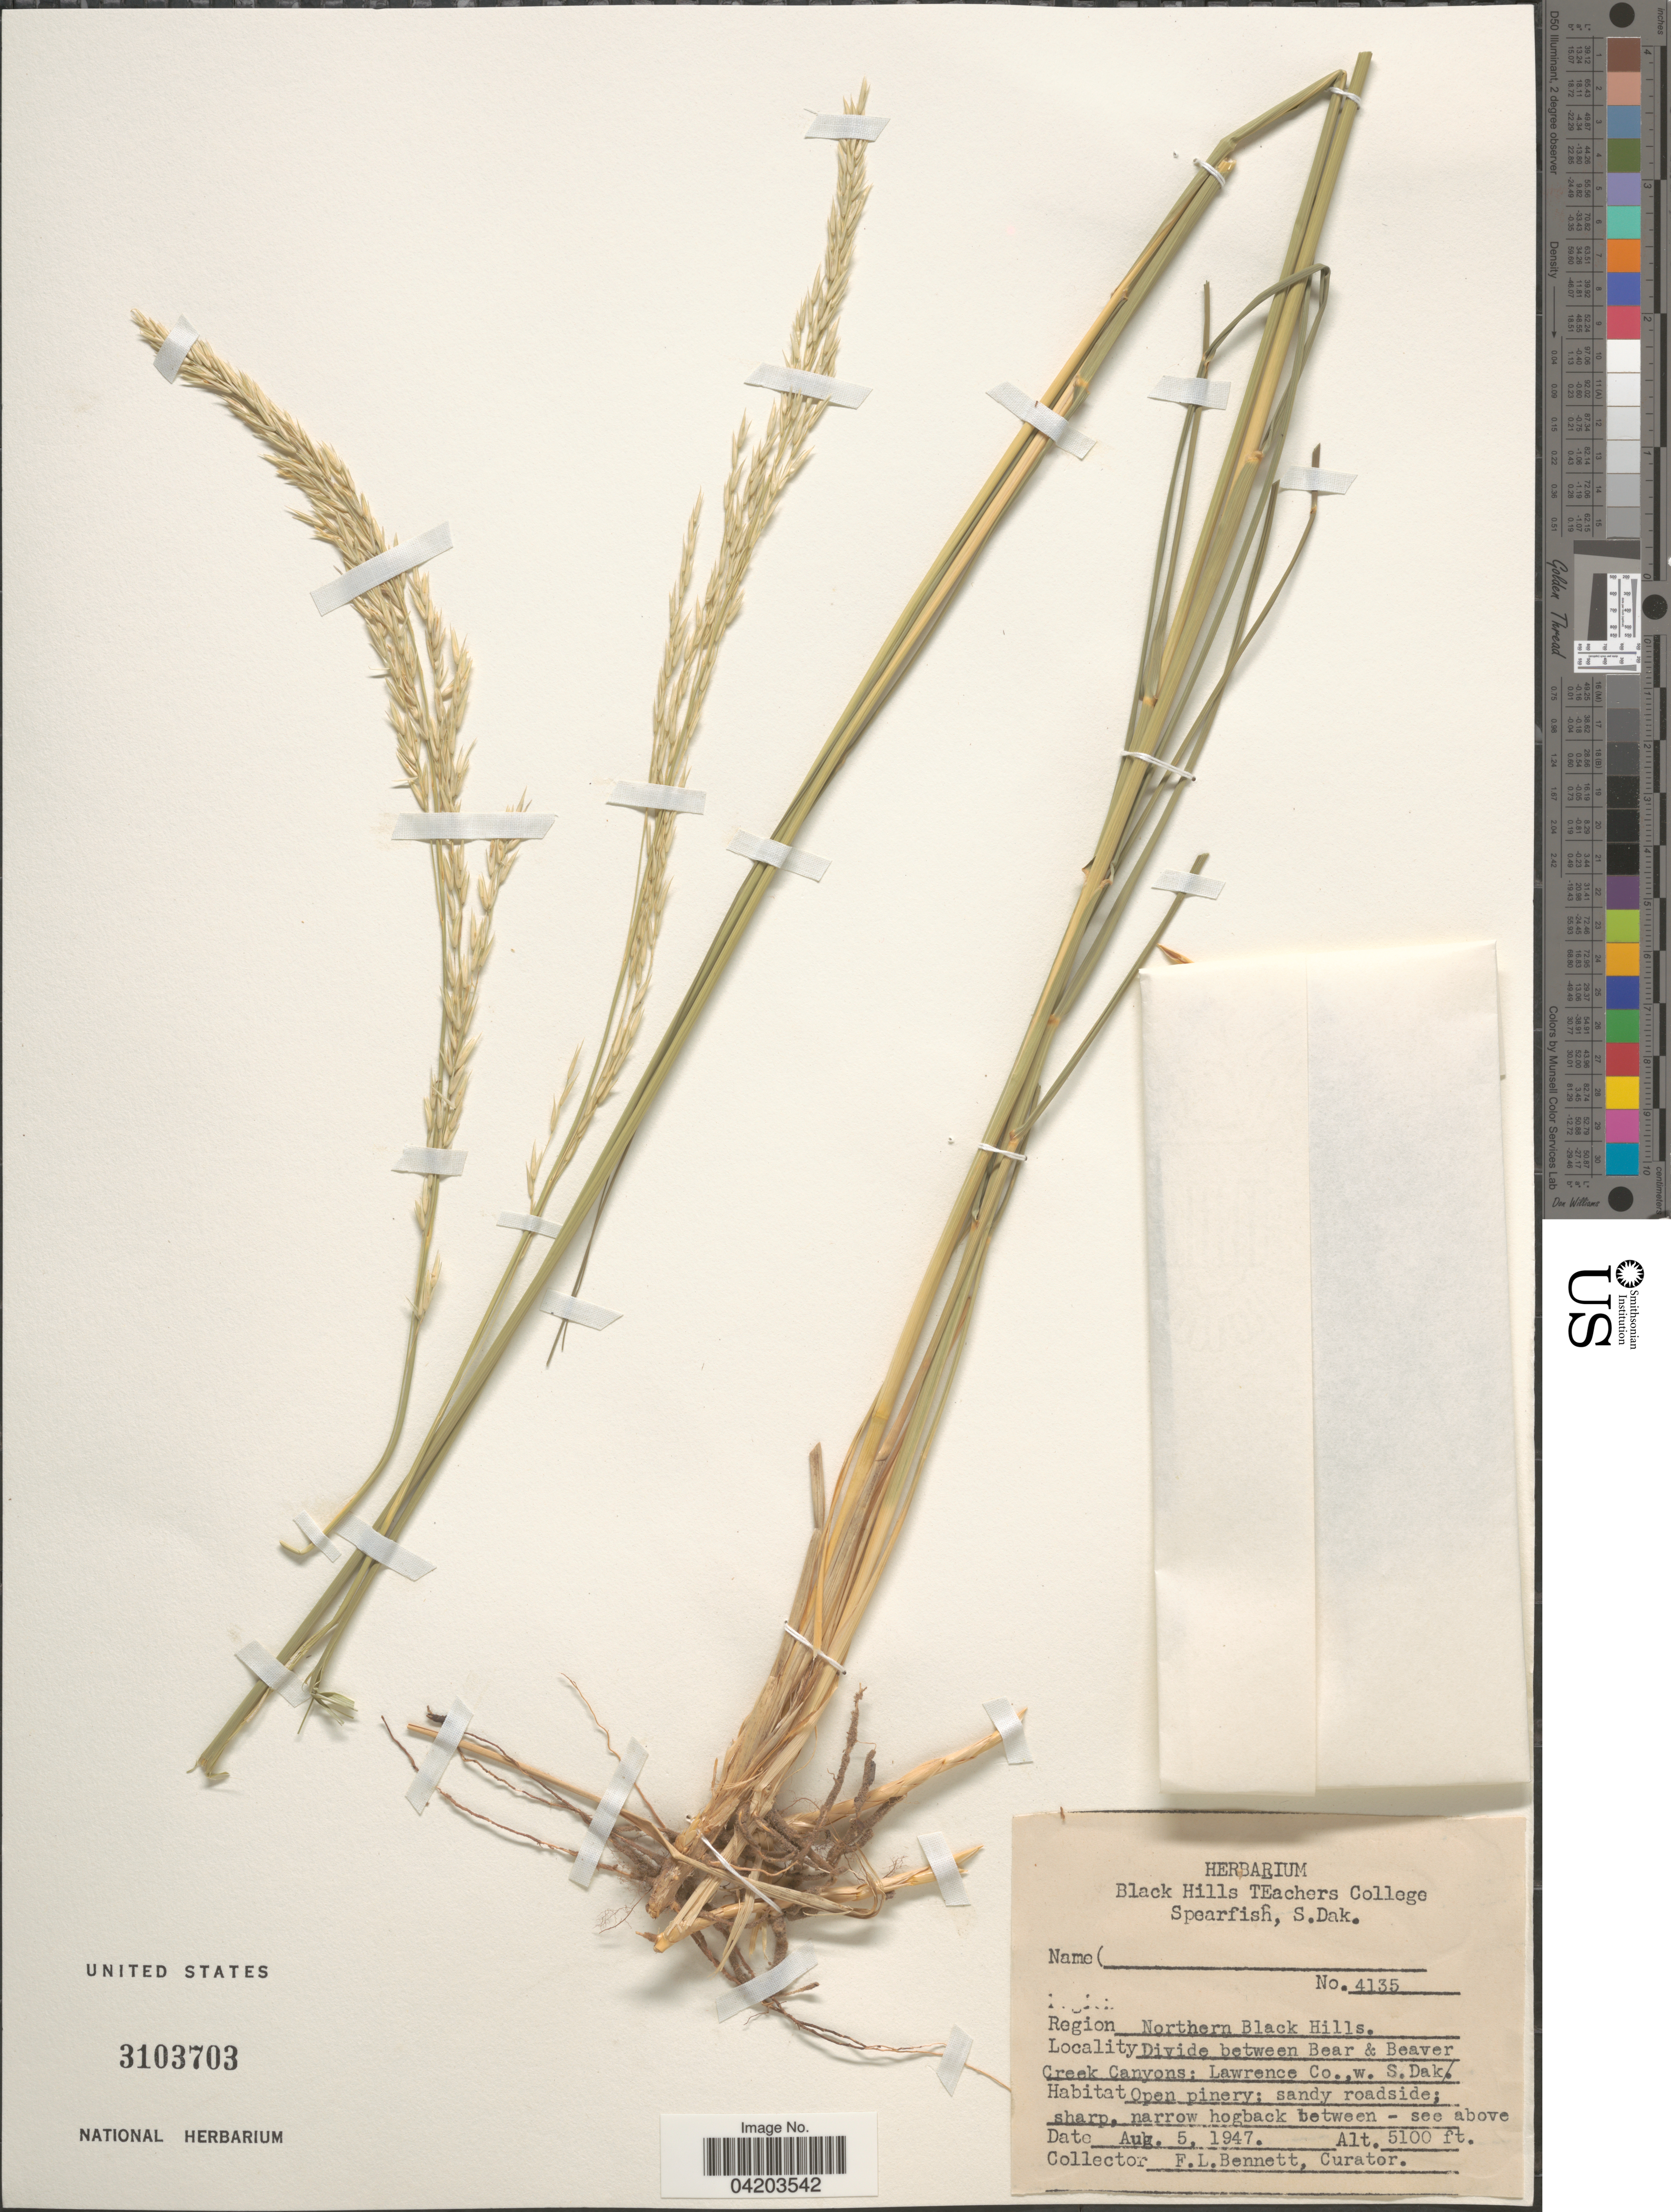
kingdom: Plantae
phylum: Tracheophyta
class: Liliopsida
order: Poales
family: Poaceae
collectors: F. Bennett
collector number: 4135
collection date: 1947-08-05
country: United States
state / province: South Dakota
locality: Region Northern Black Hills. Divide between Bear & Beaver Creek Canyons: Lawrence Co., w. S. Dak.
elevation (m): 1554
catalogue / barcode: US 3103703